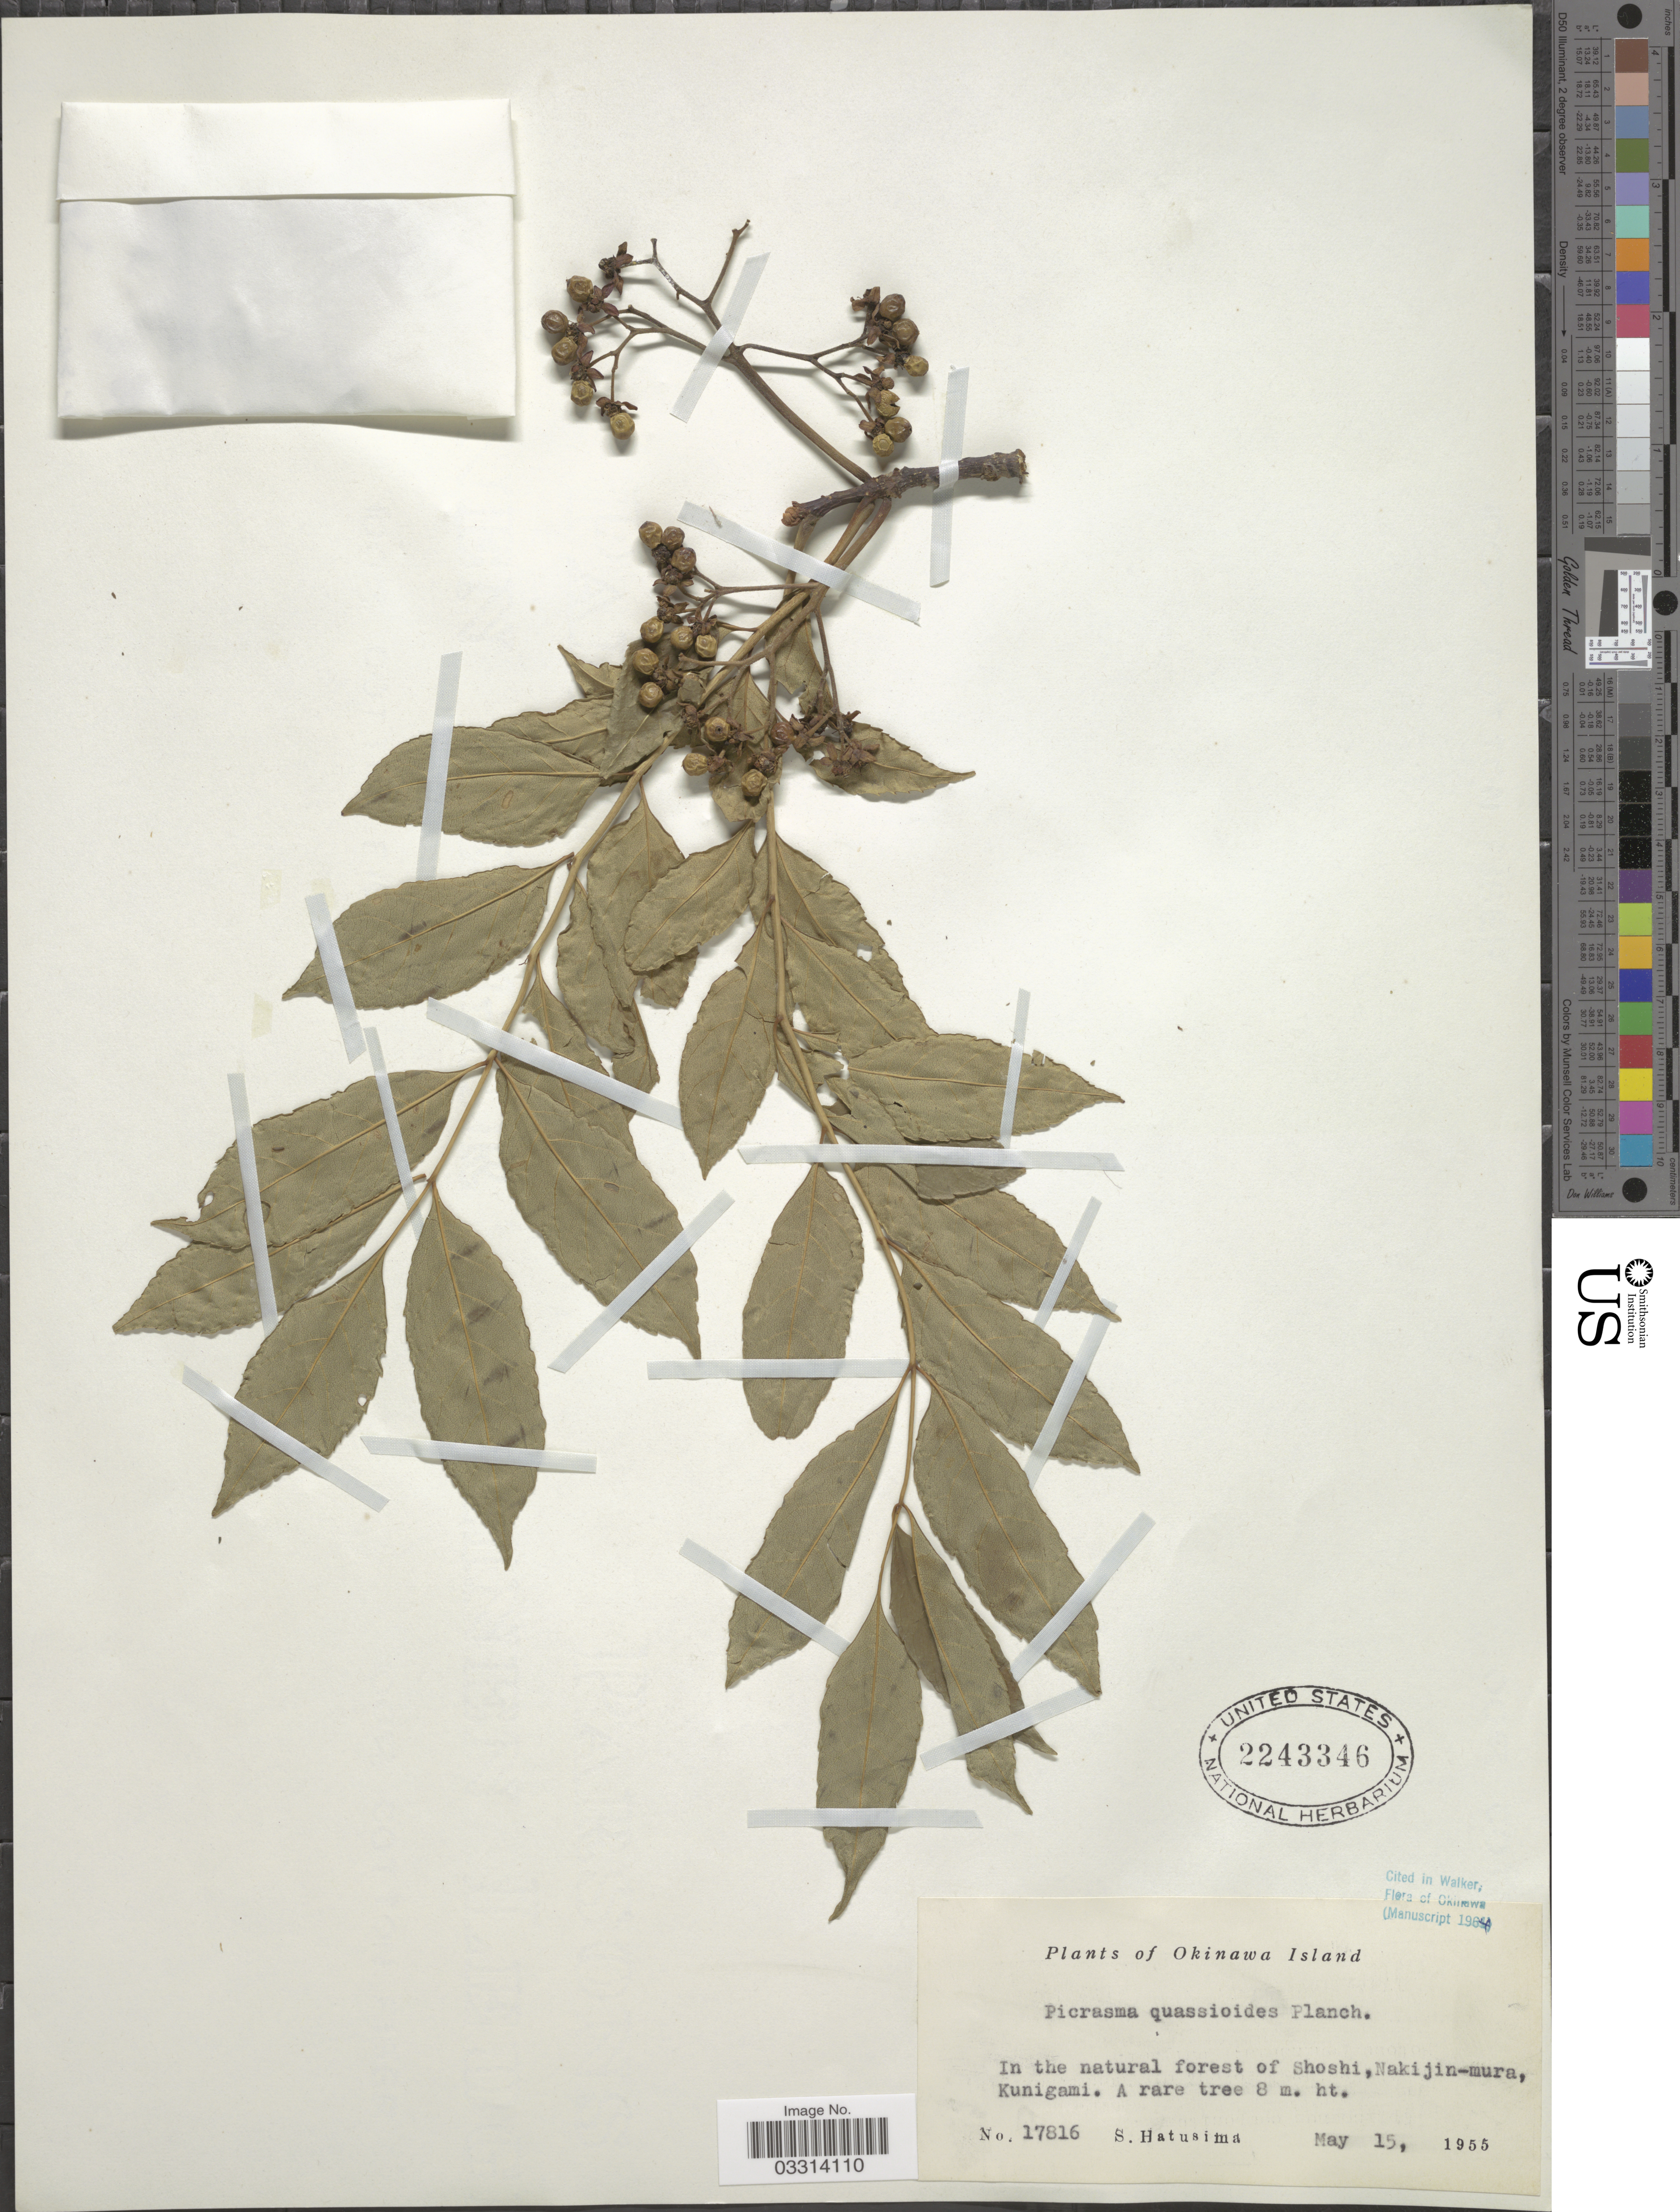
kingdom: Plantae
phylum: Tracheophyta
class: Magnoliopsida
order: Sapindales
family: Simaroubaceae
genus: Picrasma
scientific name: Picrasma quassioides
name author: (D. Don) Benn.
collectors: S. Hatusima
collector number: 17816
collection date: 1955-05-15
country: Japan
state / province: Okinawa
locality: Okinawa Island. In the natural forest of Shoshi, Nakijin-mura, Kunigami.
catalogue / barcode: US 2243346